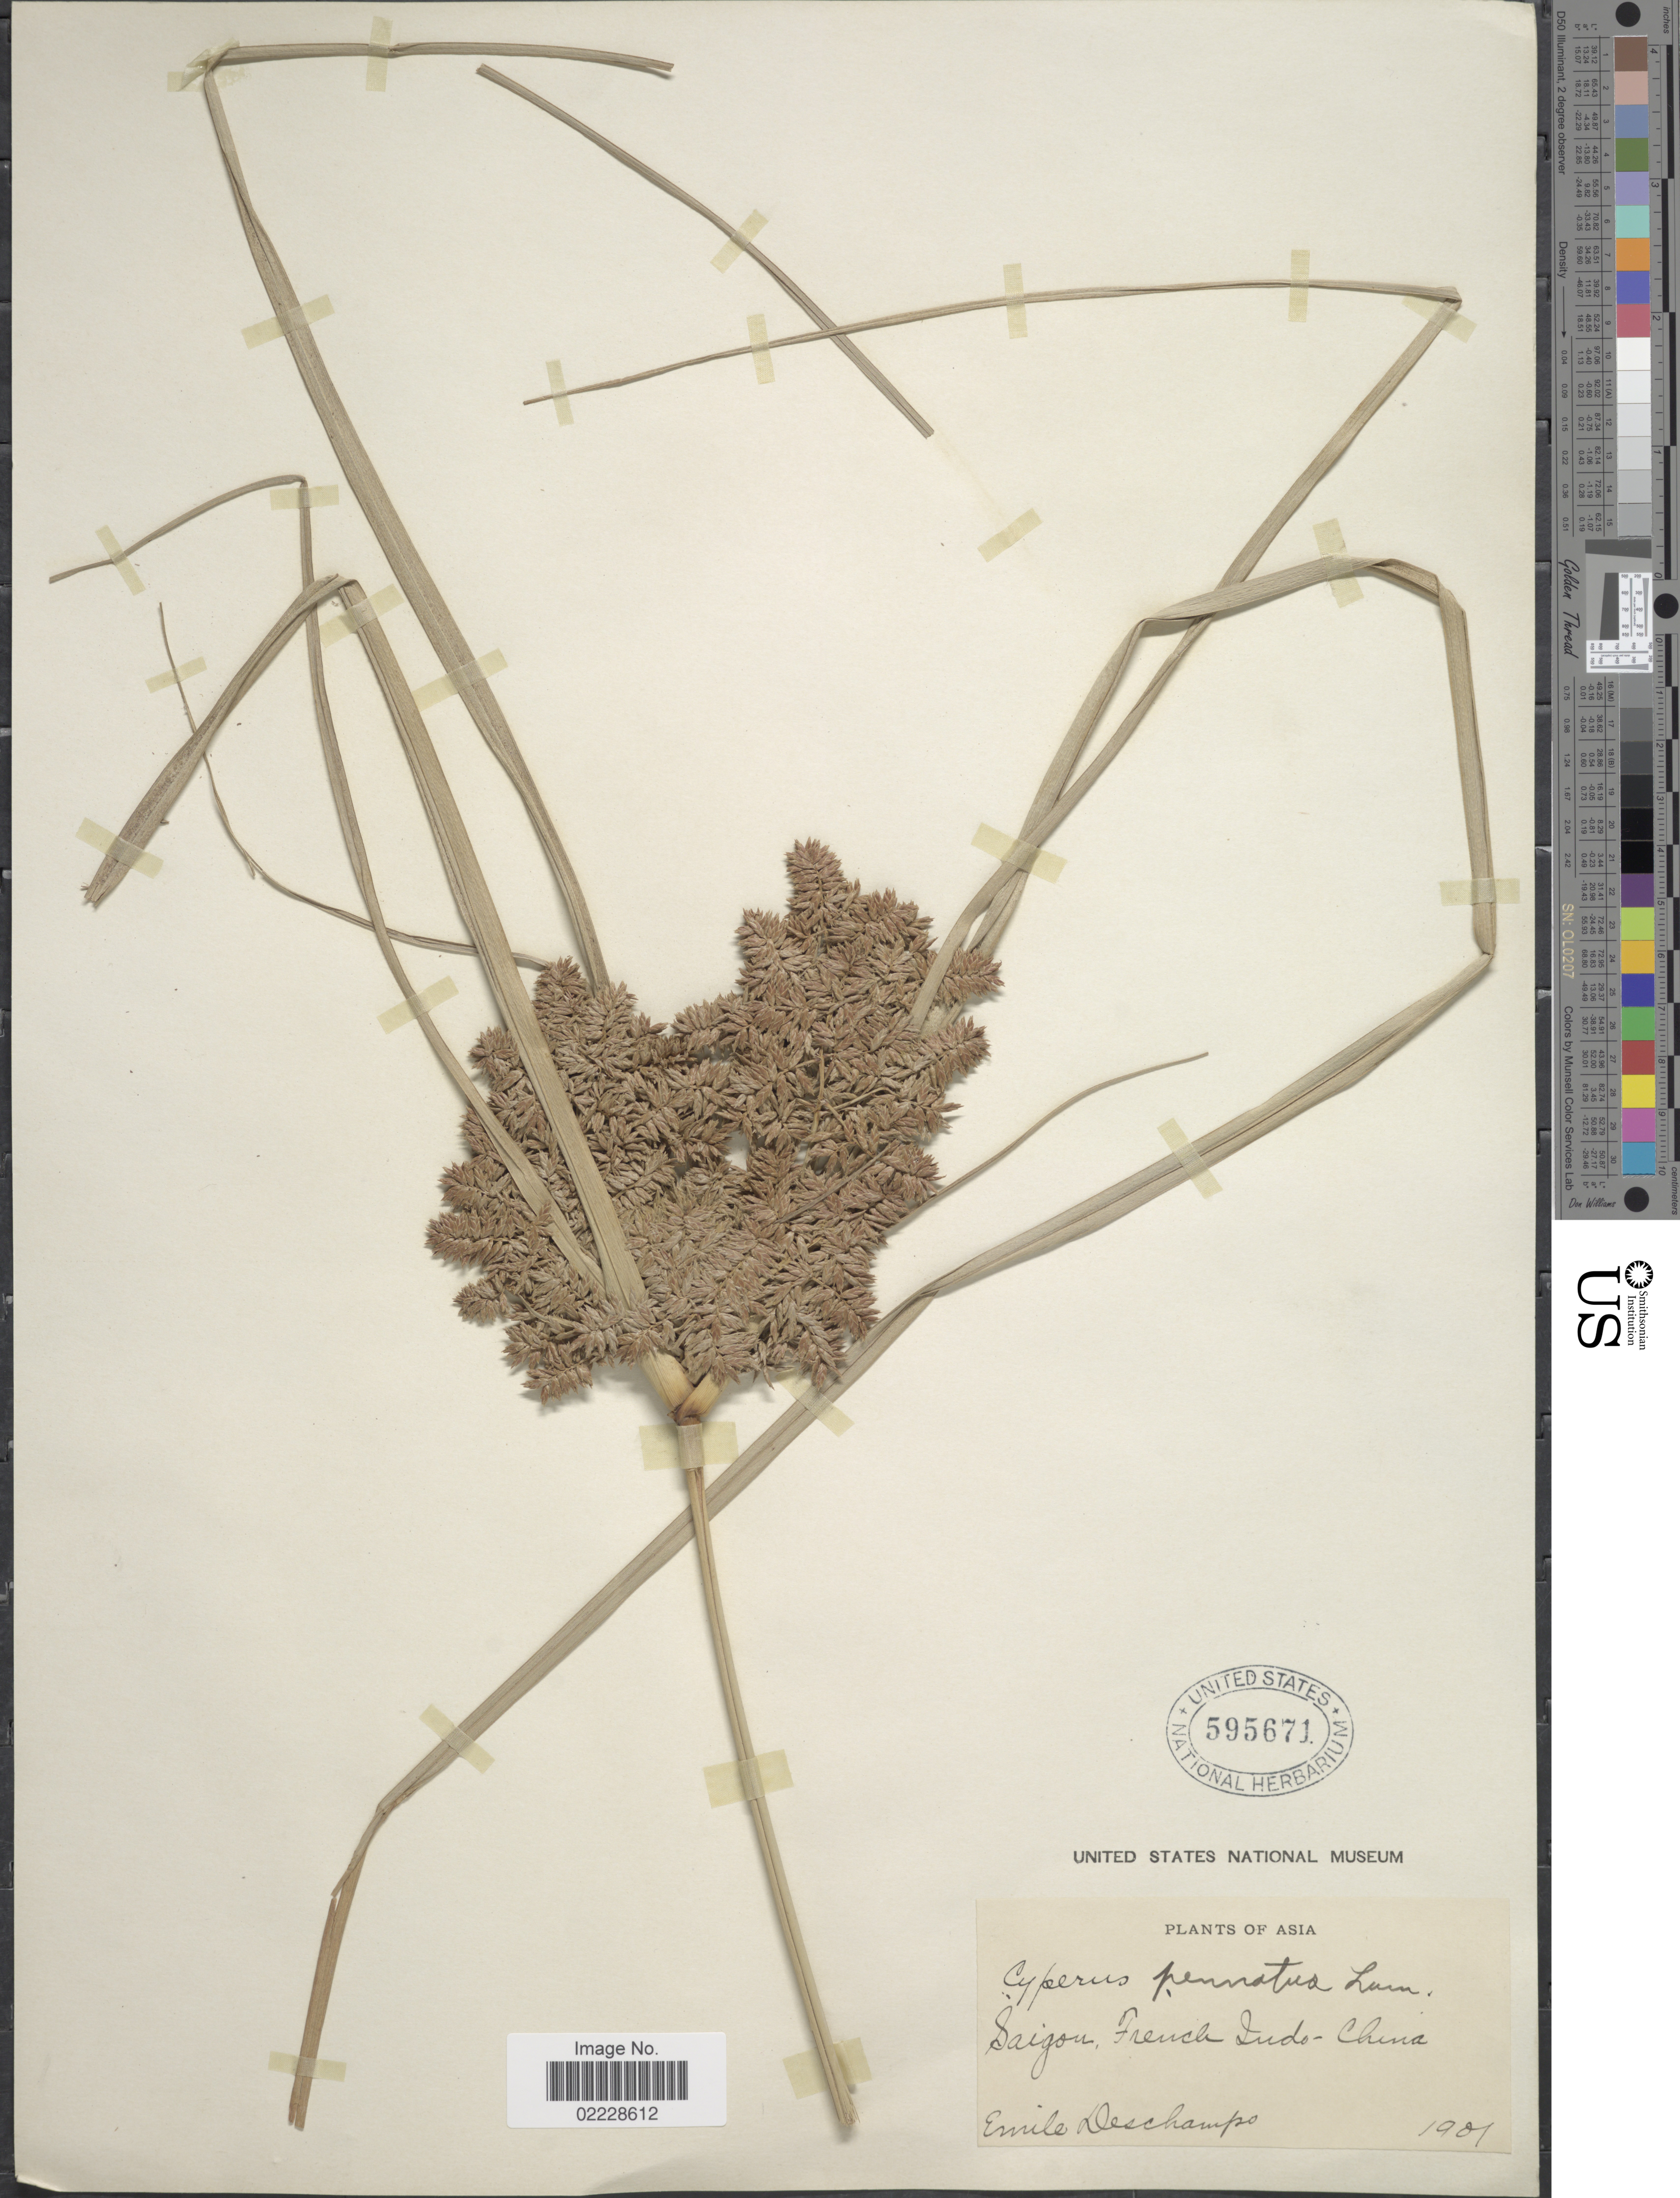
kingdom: Plantae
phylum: Tracheophyta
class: Liliopsida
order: Poales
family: Cyperaceae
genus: Cyperus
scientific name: Cyperus javanicus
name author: Houtt.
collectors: E. Deschamps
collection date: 1901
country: Vietnam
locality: Asia, Saigon, French Indo-China.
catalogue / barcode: US 595671